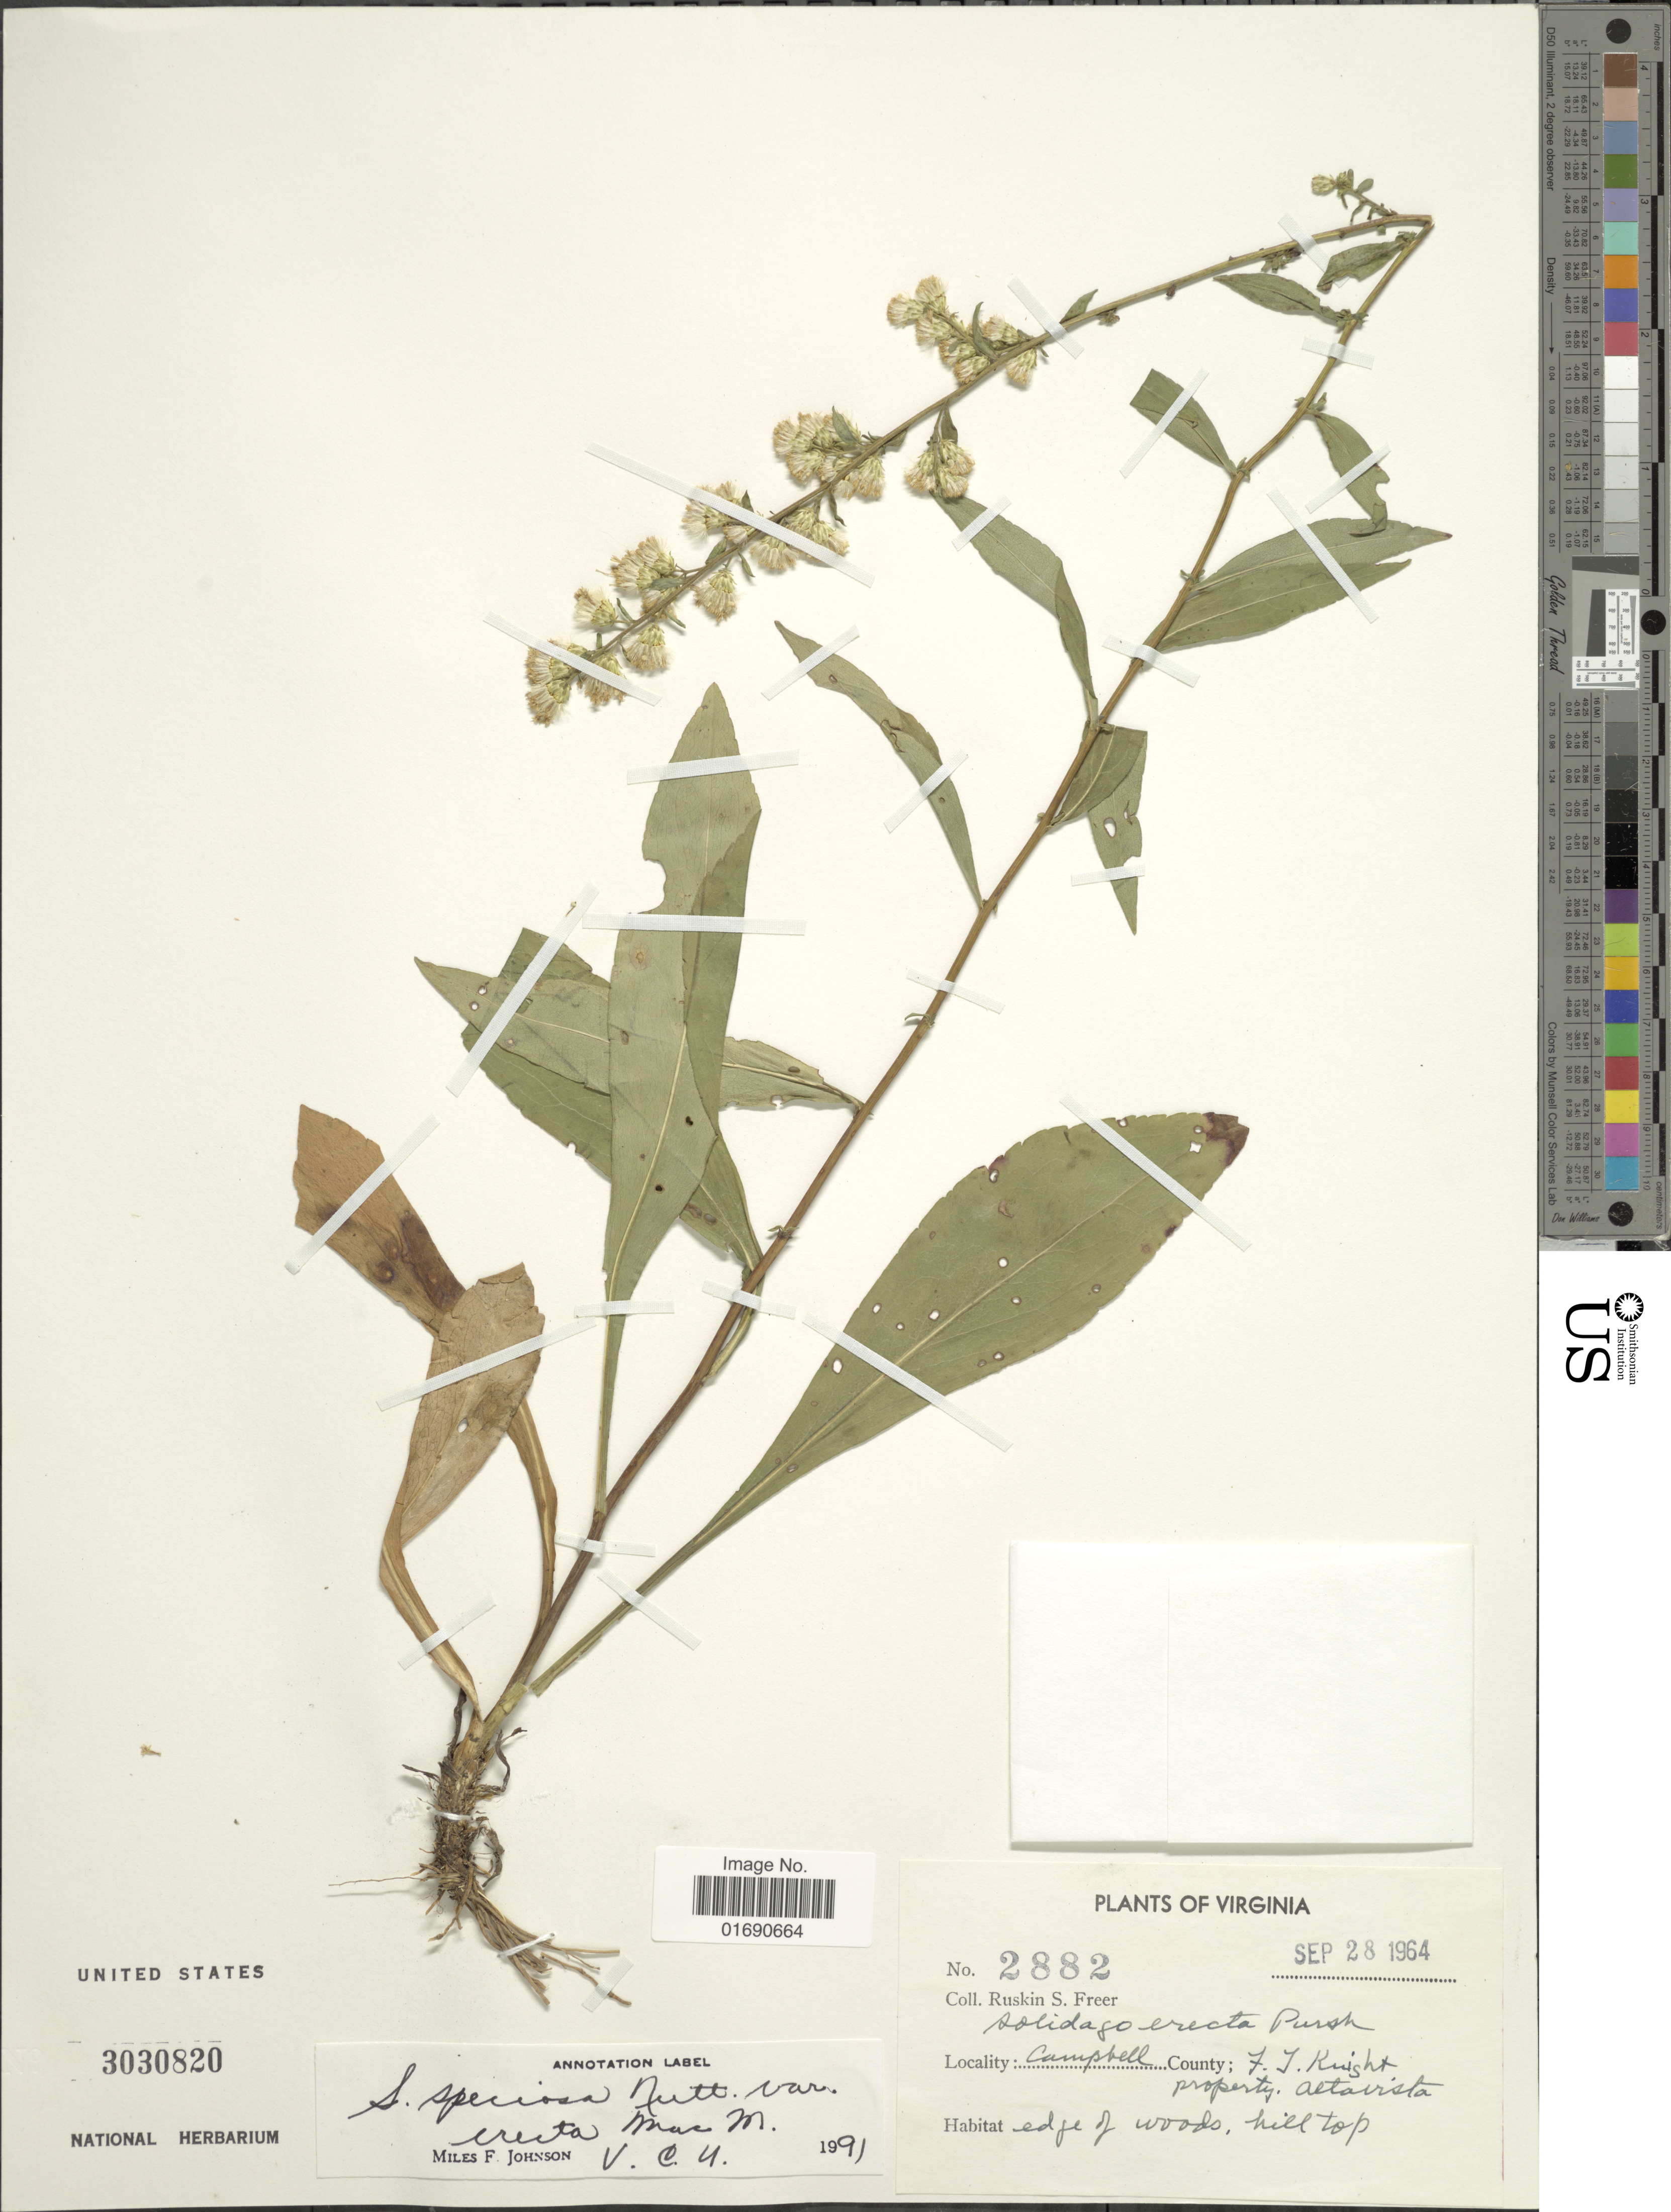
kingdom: Plantae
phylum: Tracheophyta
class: Magnoliopsida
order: Asterales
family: Asteraceae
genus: Solidago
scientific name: Solidago speciosa var. erecta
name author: (Pursh) MacMill.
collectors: R. Freer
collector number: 2882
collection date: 1964-09-28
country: United States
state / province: Virginia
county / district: Campbell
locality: Campbell County; F.J. Knight property Altavista.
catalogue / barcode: US 3030820